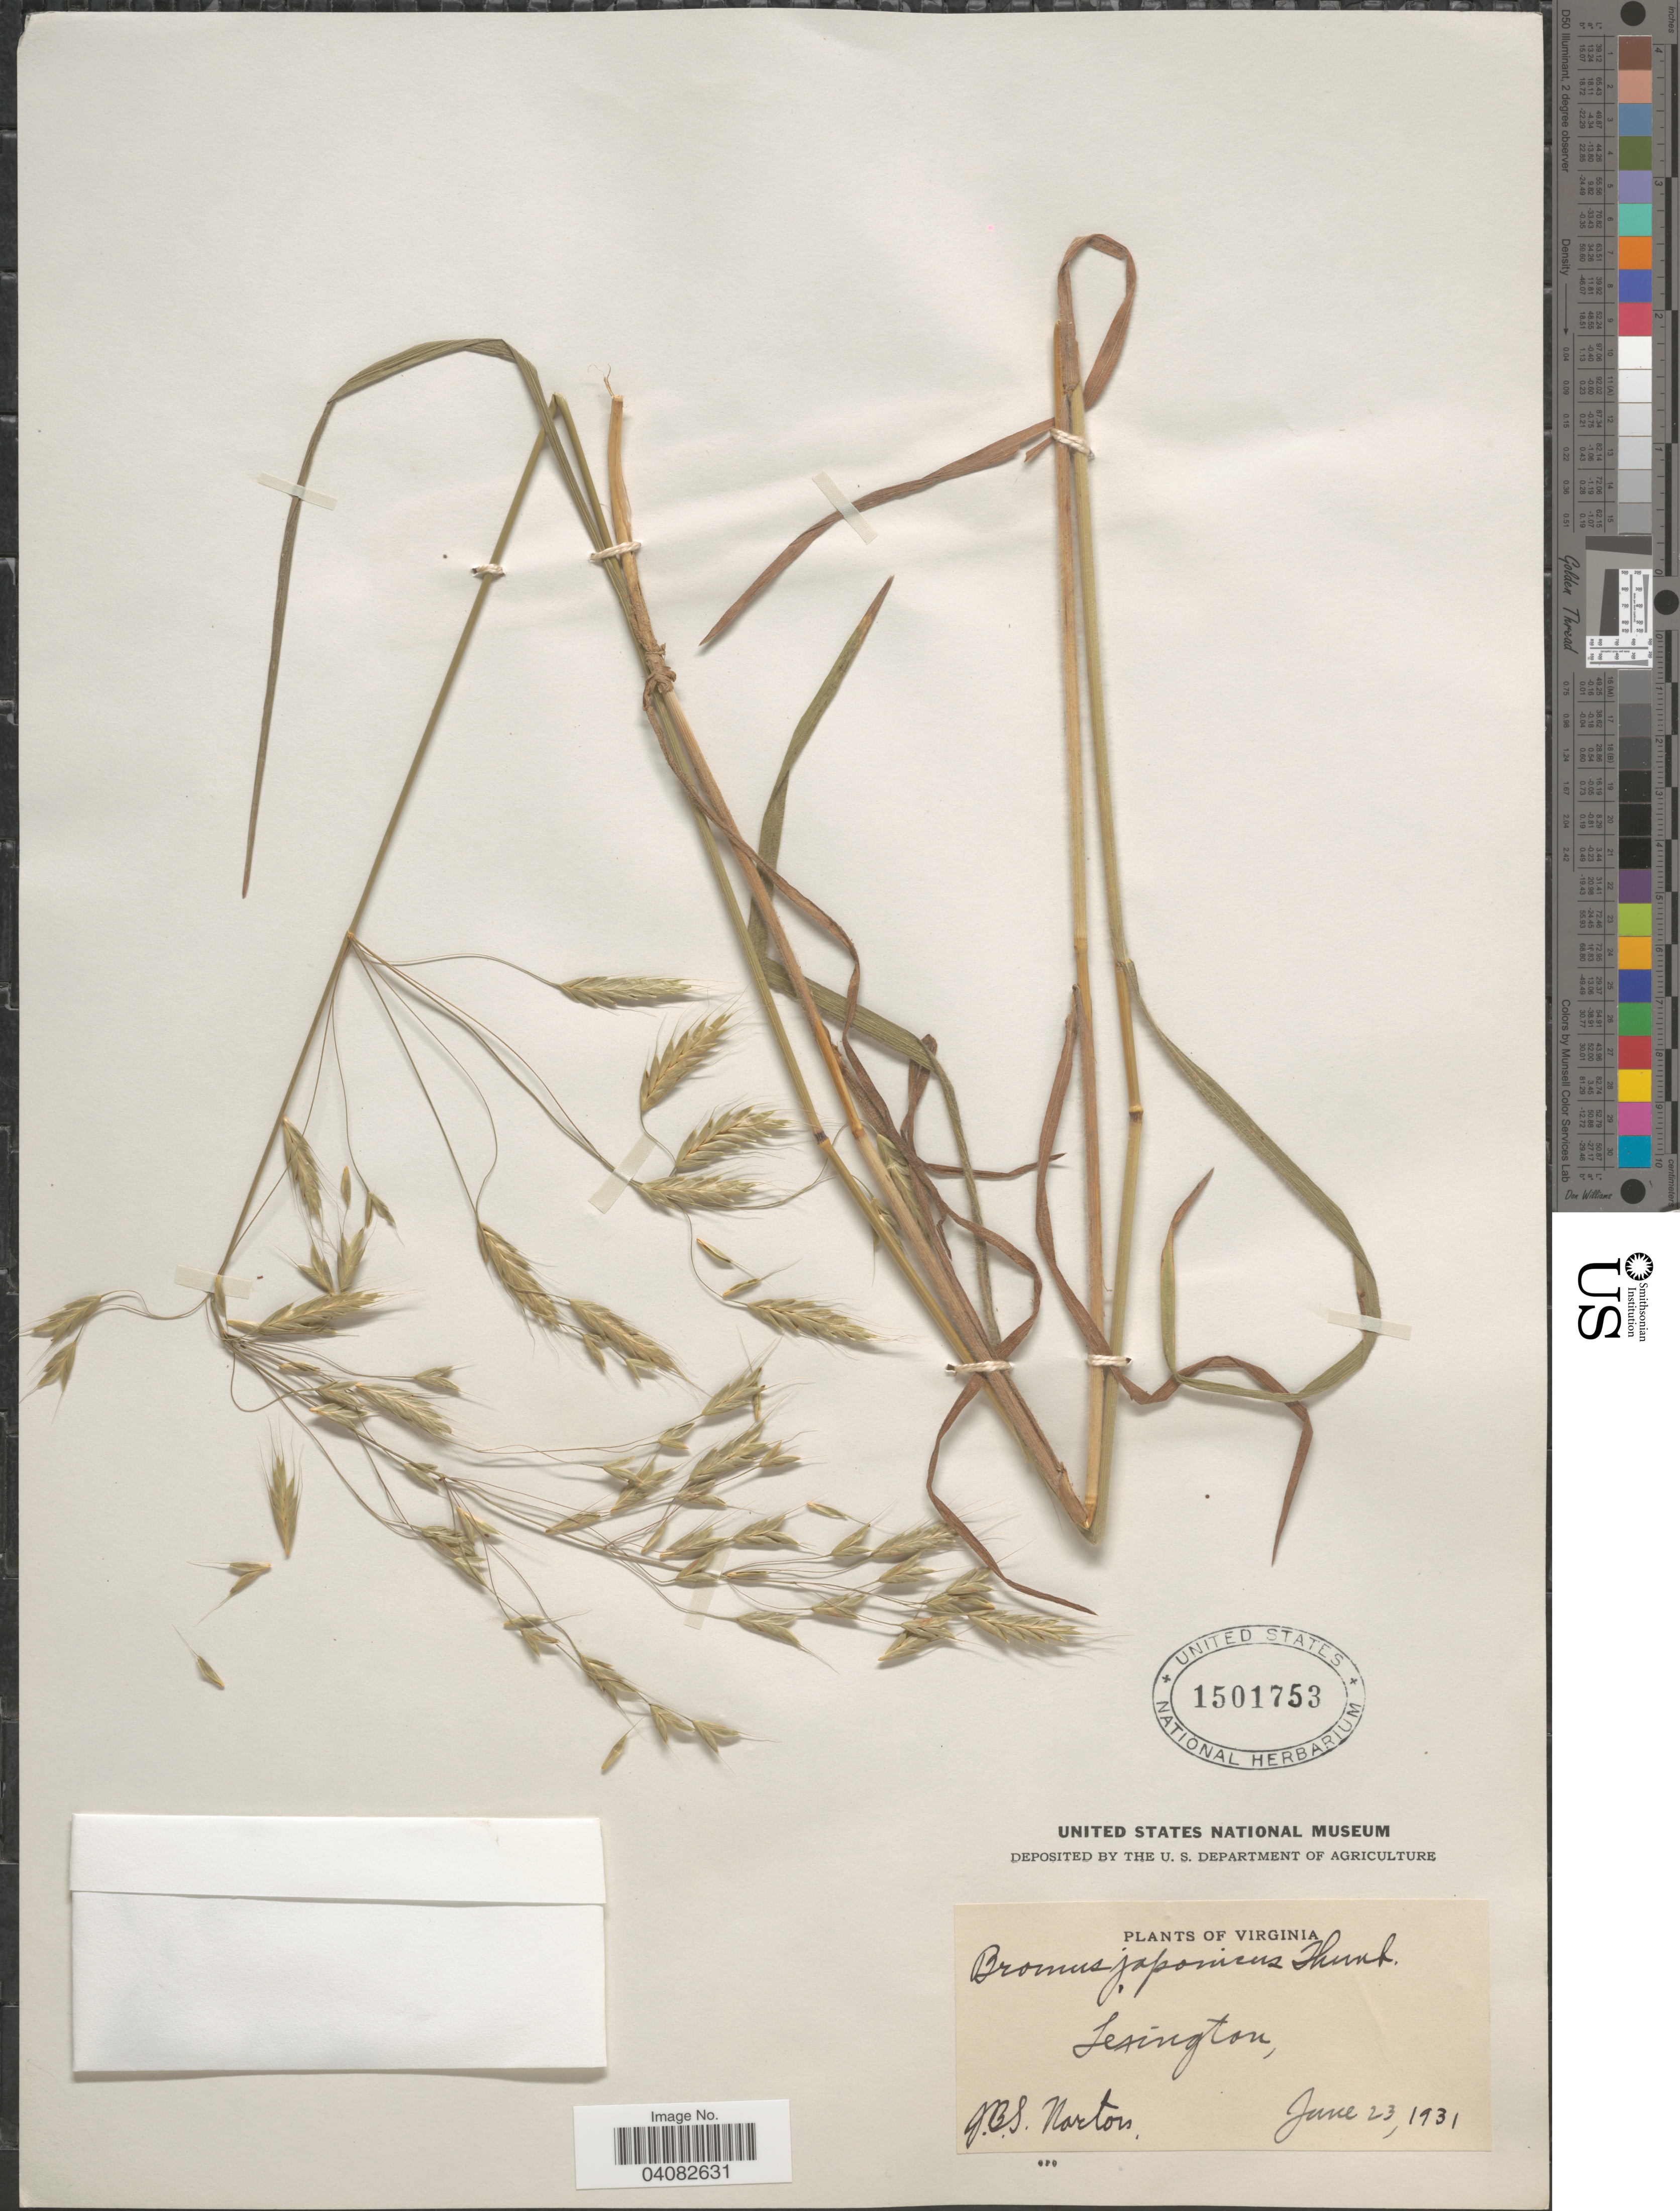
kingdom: Plantae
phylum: Tracheophyta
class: Liliopsida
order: Poales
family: Poaceae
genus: Bromus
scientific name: Bromus japonicus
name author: Houtt.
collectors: J. B. S. Norton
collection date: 1931-06-23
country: United States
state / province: Virginia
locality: Lexington.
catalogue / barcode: US 1501753